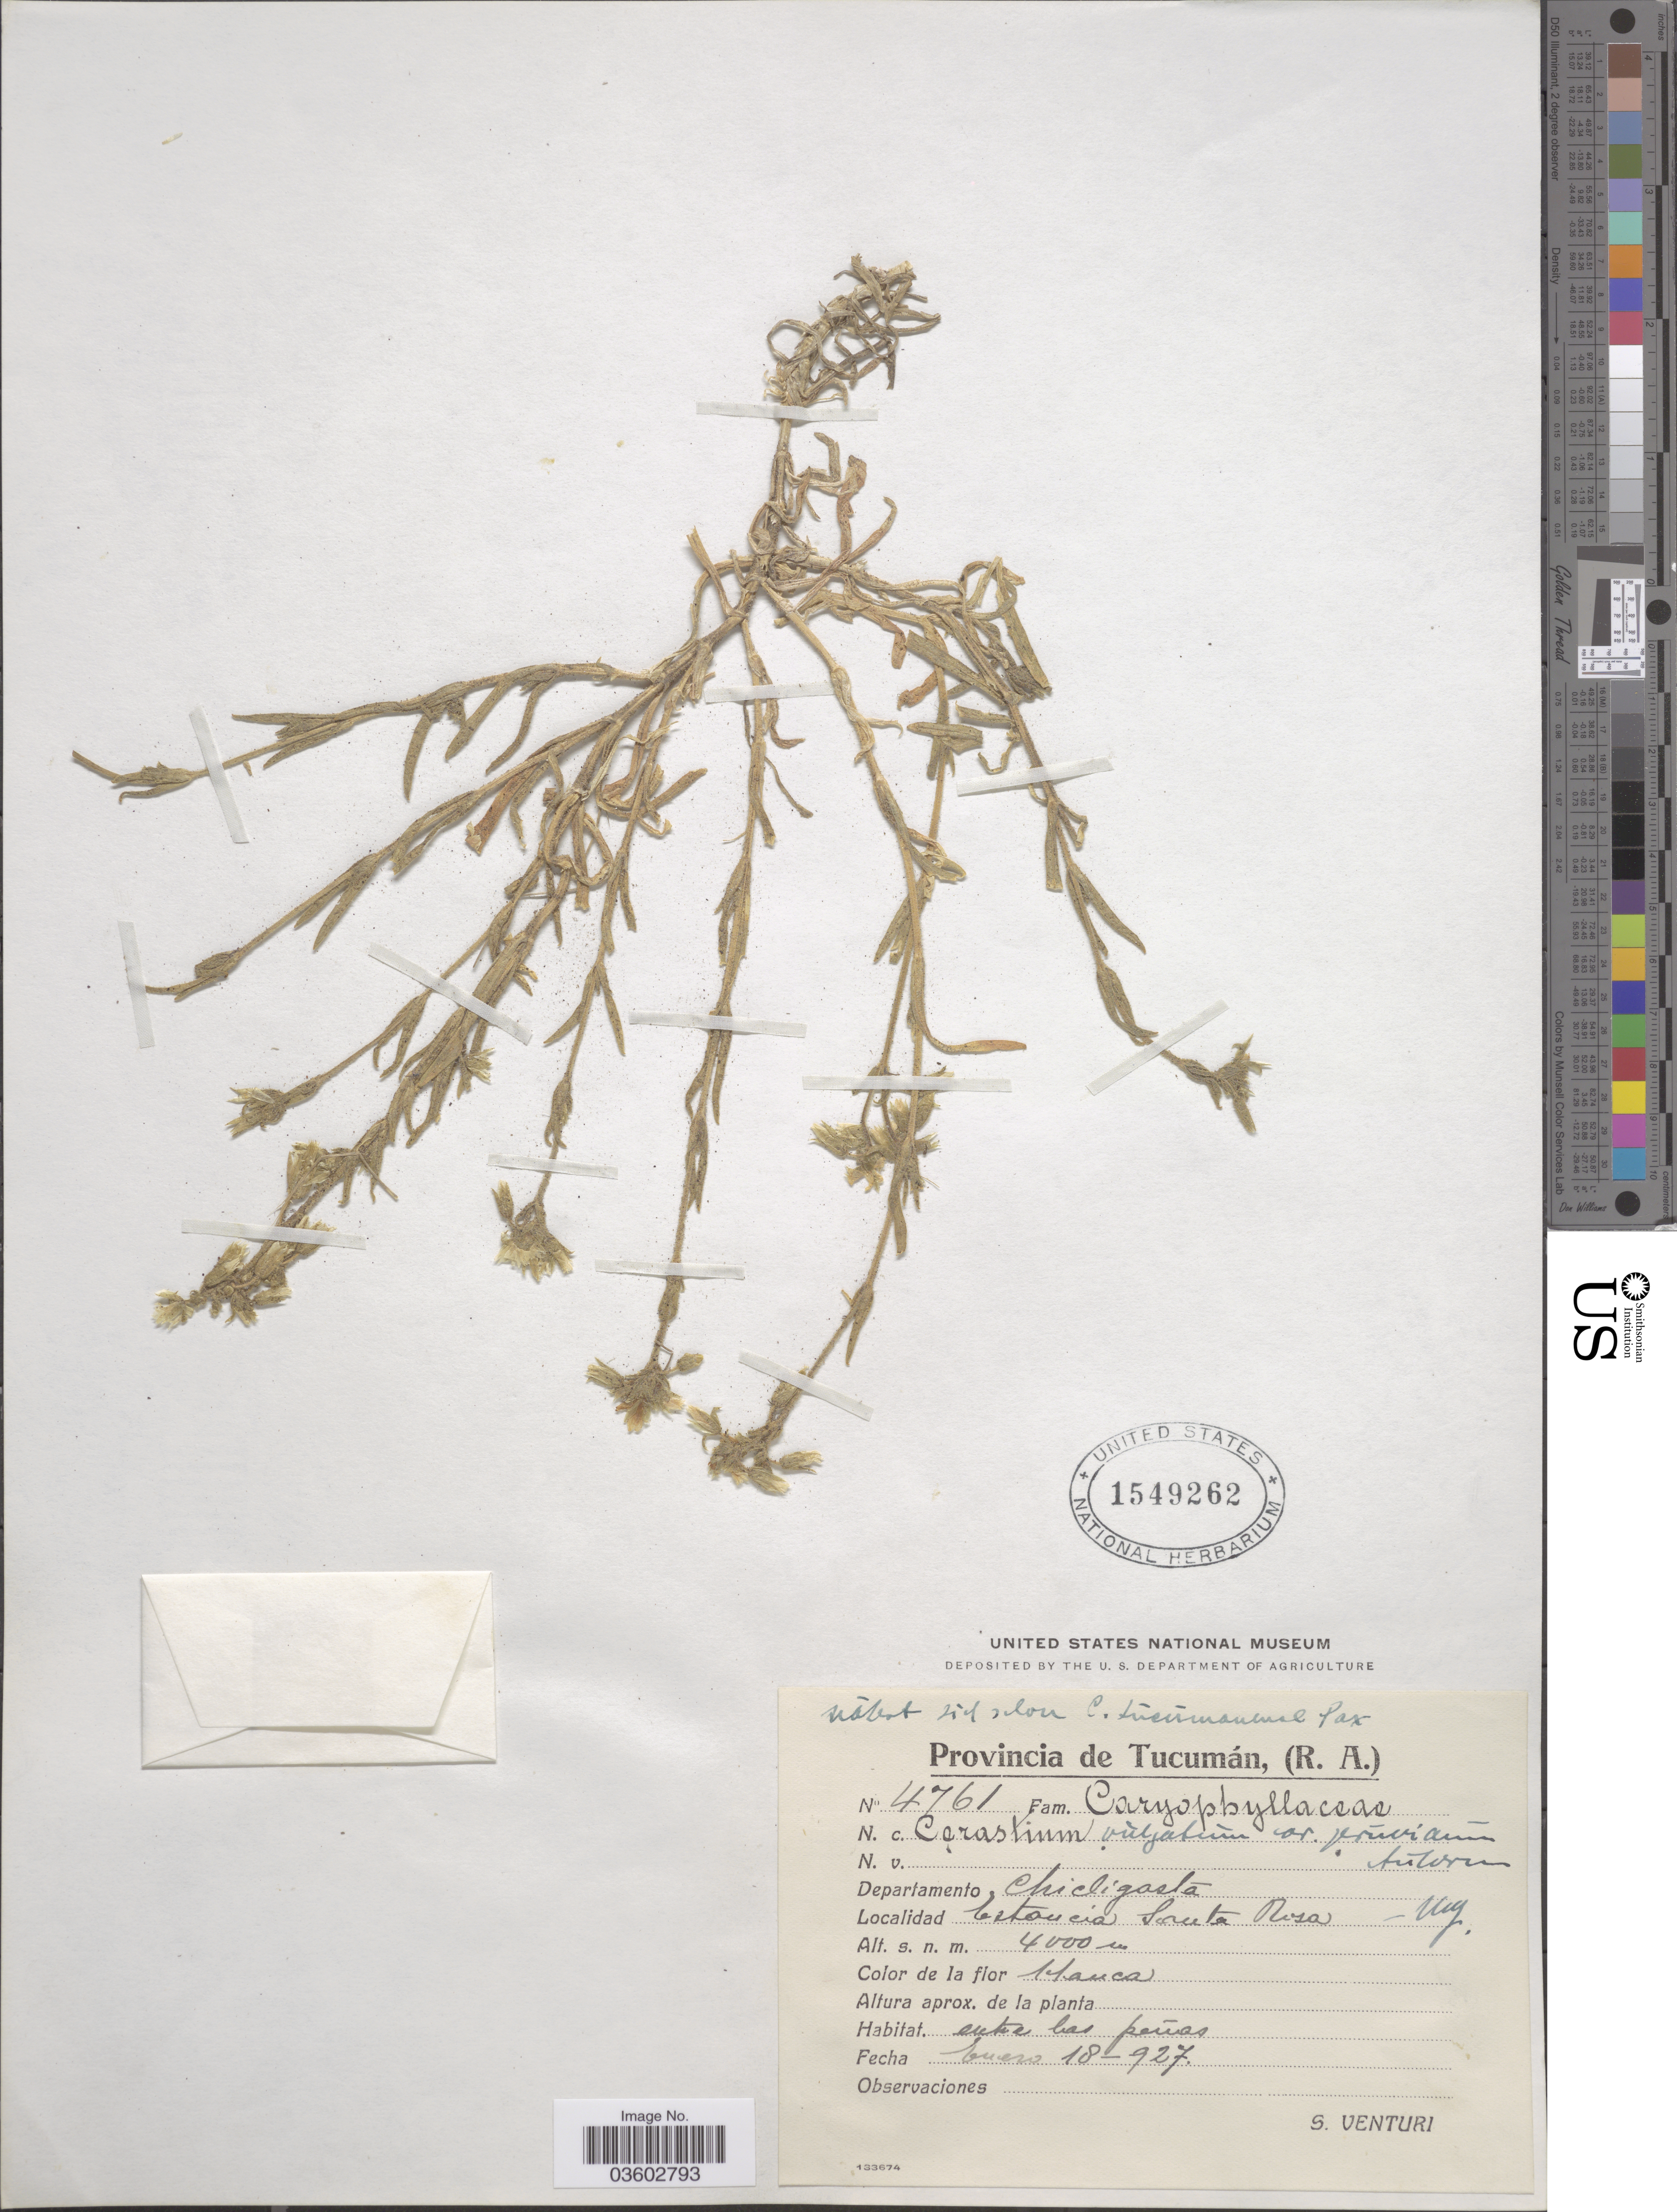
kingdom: Plantae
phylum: Tracheophyta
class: Magnoliopsida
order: Caryophyllales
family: Caryophyllaceae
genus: Cerastium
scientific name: Cerastium vulgatum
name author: L.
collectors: S. Venturi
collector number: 4761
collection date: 1927-01-18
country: Argentina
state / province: Tucuman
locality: Departamento. Chicligasta. Estancia Santa Rosa.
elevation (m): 4000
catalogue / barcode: US 1549262